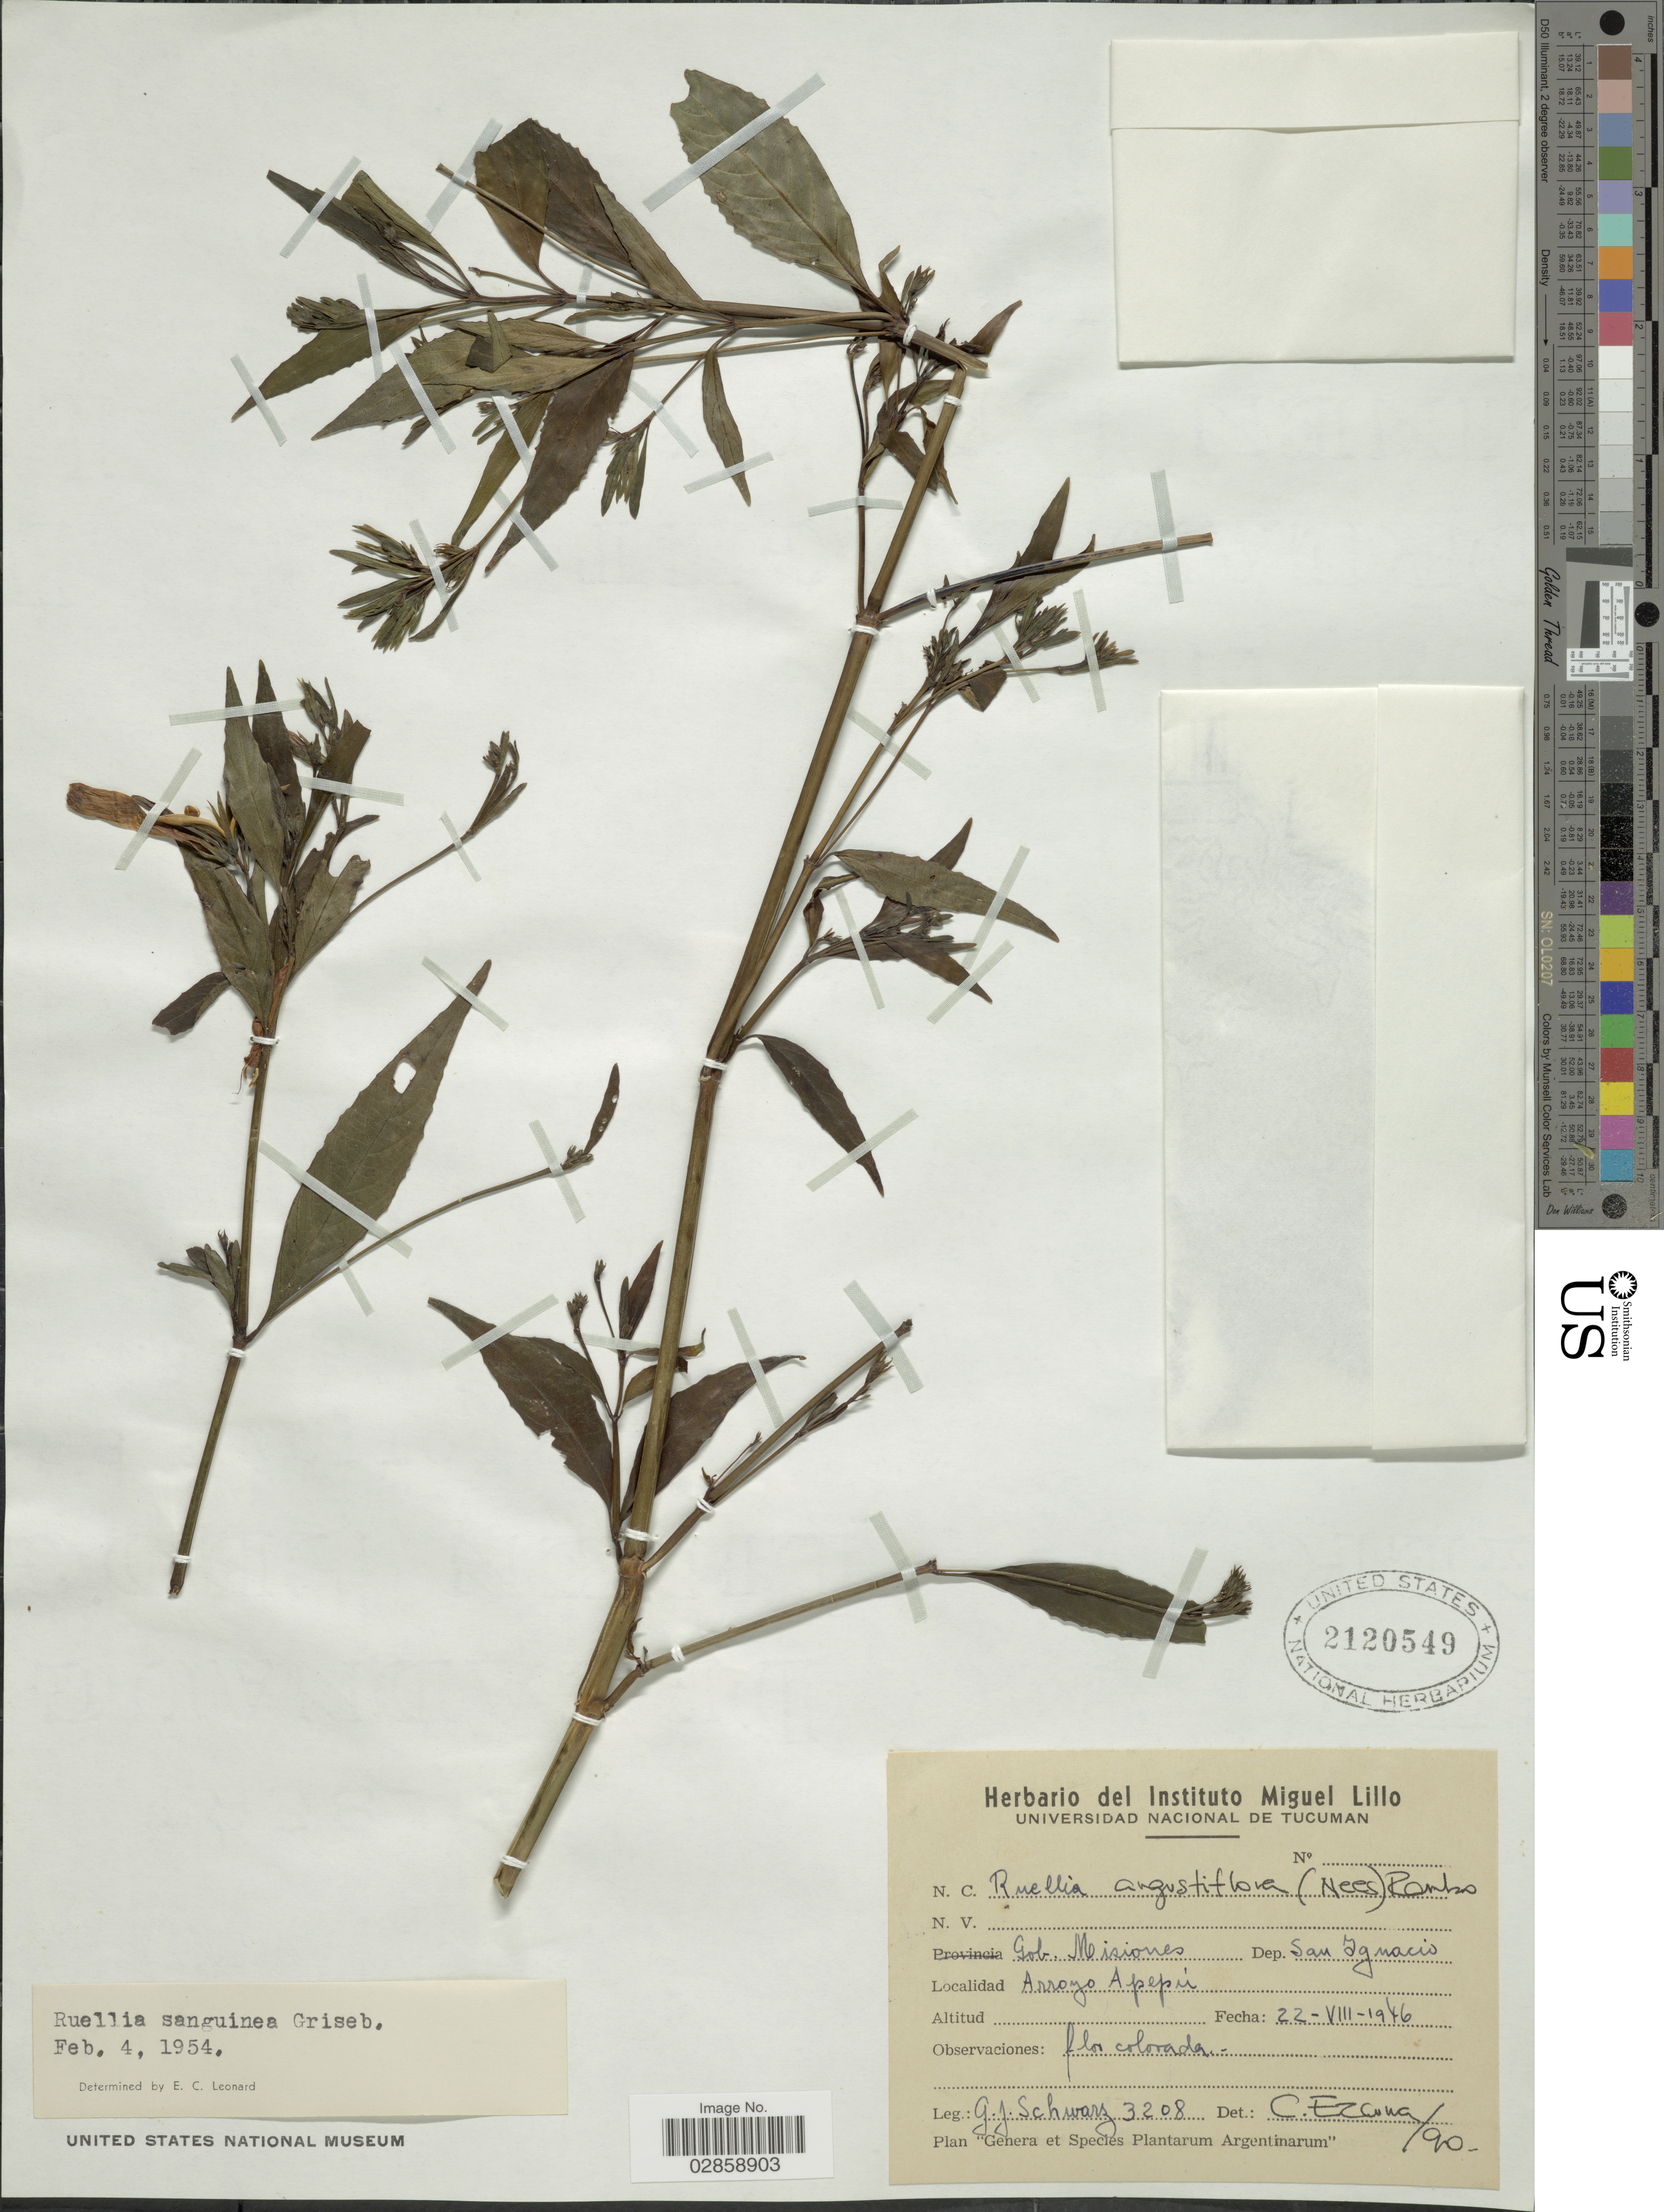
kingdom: Plantae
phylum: Tracheophyta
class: Magnoliopsida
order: Lamiales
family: Acanthaceae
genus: Ruellia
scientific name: Ruellia angustiflora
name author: (Nees) Lindau ex Rambo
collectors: G. J. Schwarz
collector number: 3208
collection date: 1946-08-22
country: Argentina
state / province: Misiones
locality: Gob. Misiones. Dep. San Ignacio. Arroyo Apepú.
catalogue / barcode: US 2120549